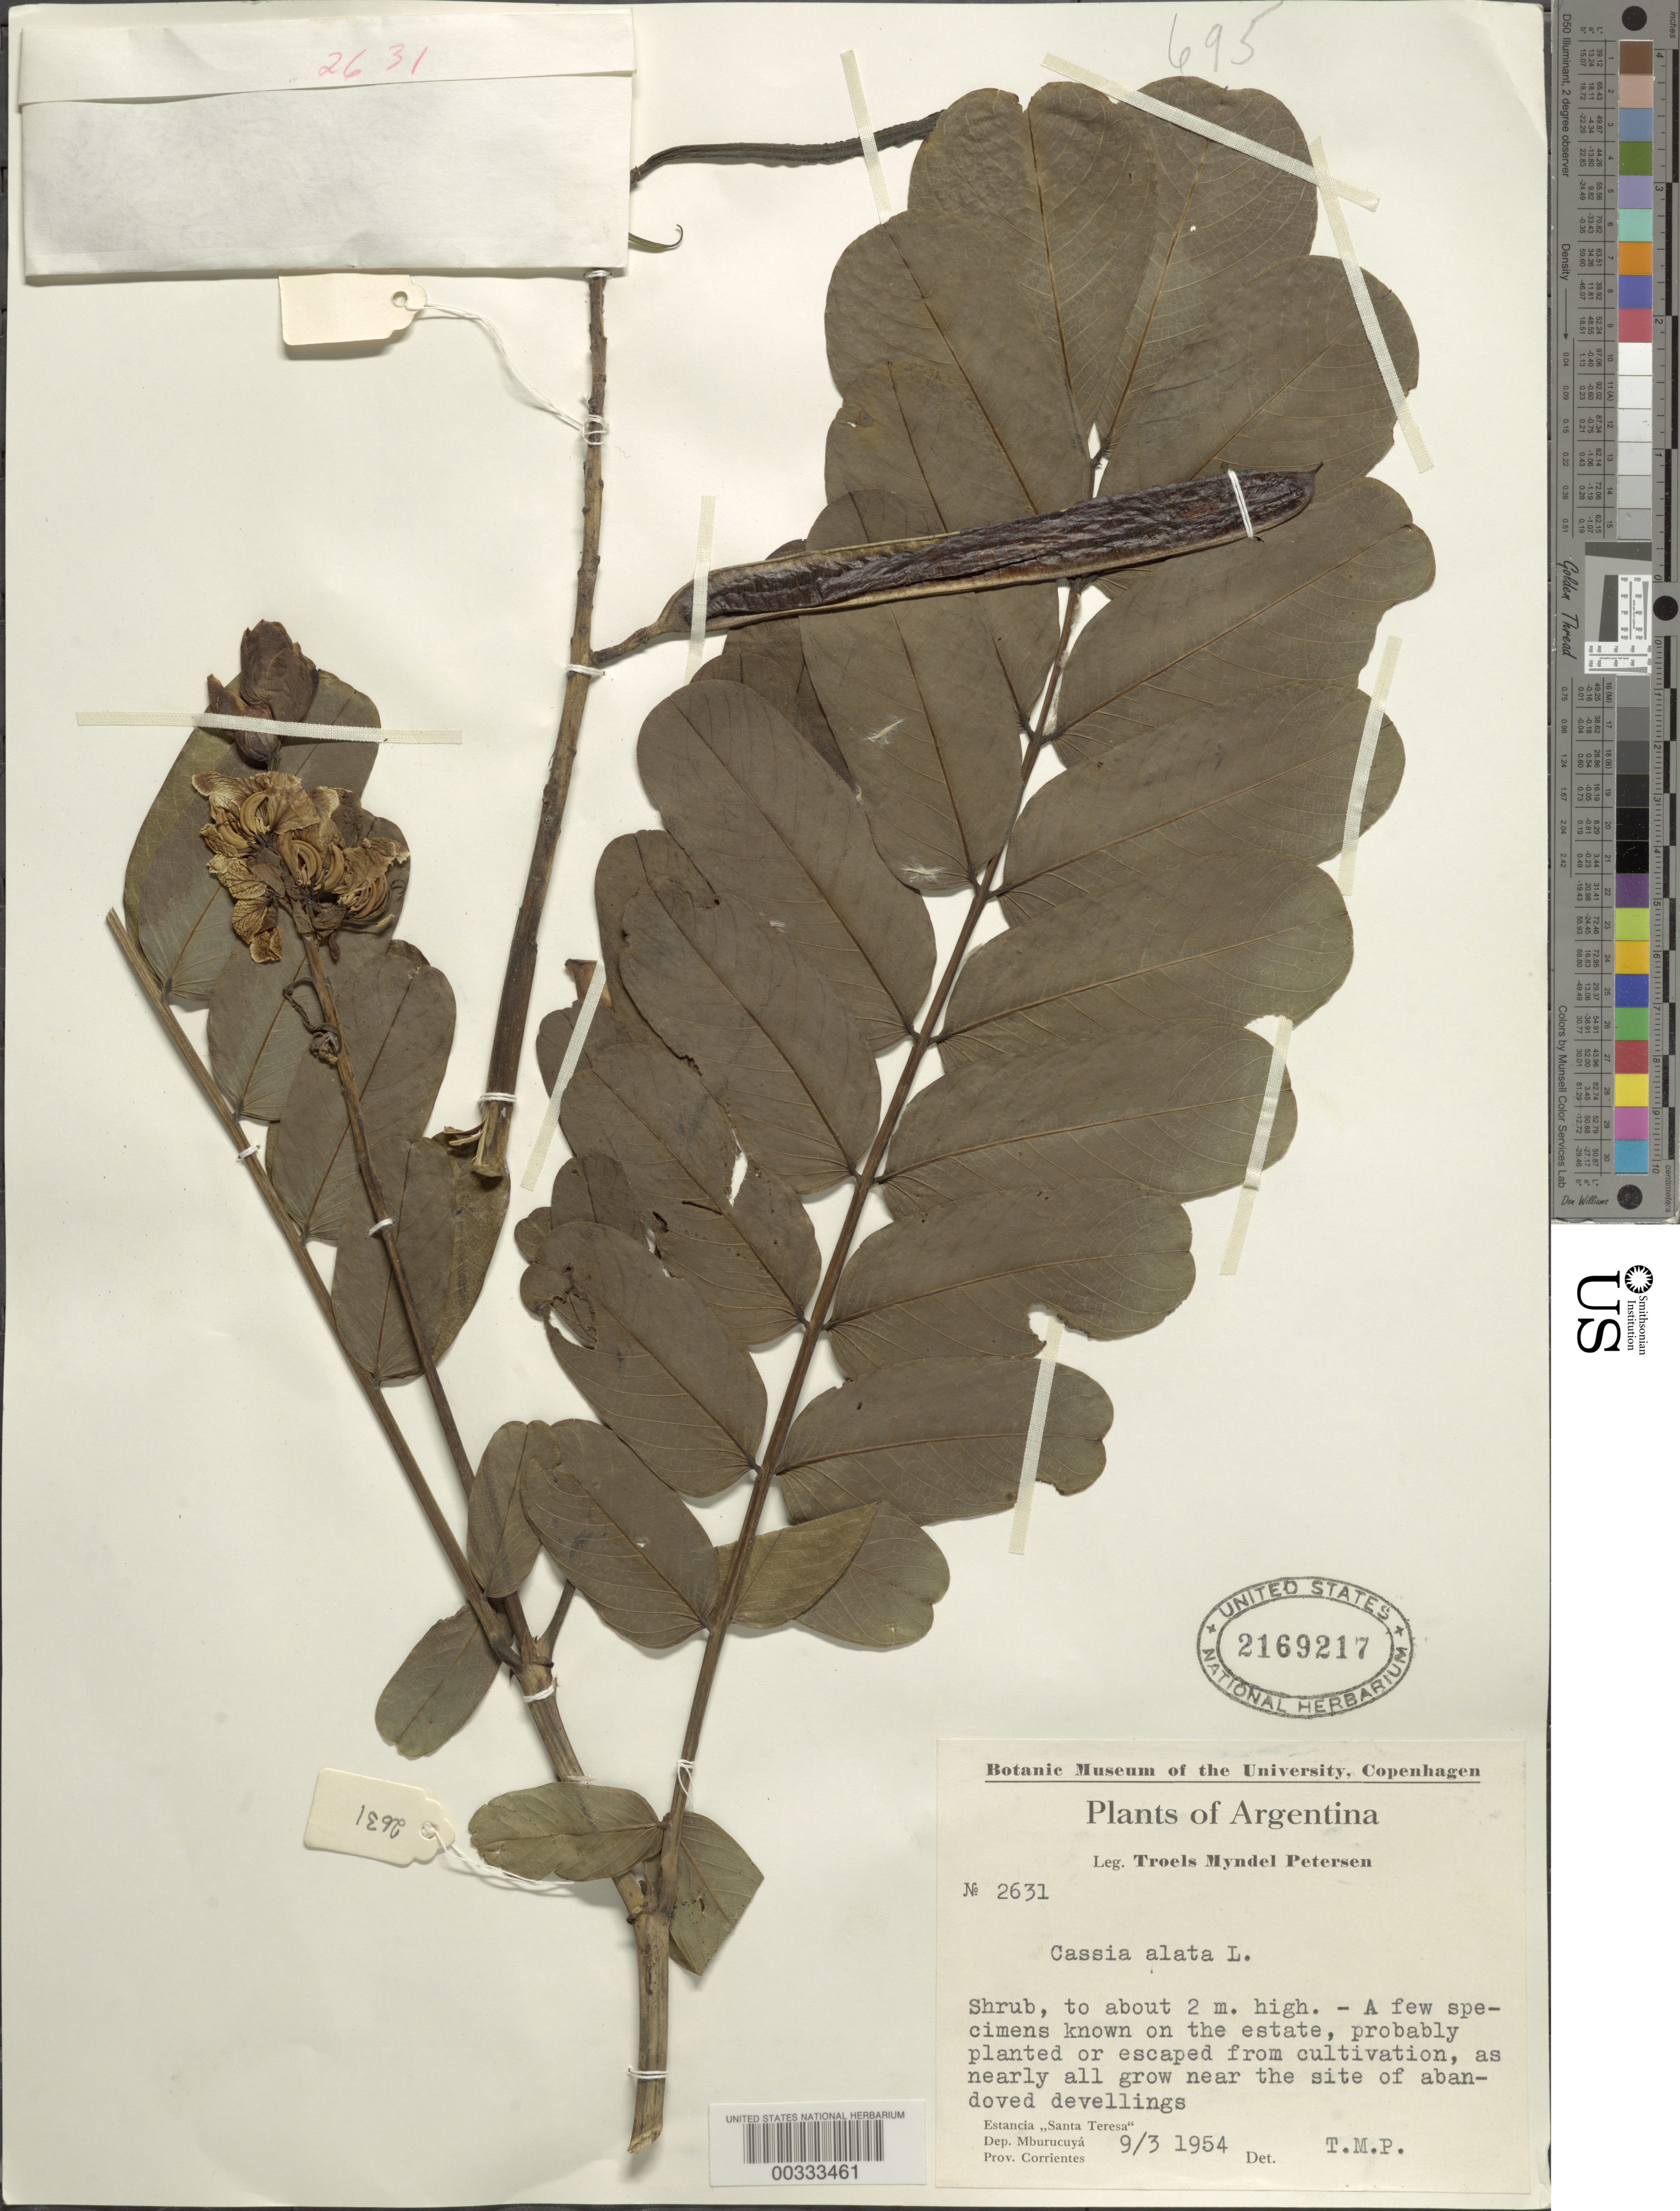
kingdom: Plantae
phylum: Tracheophyta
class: Magnoliopsida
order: Fabales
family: Fabaceae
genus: Senna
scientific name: Senna alata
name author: (L.) Roxb.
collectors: T. M. Petersen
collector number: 2631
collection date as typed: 03 Sep 1954 or 09 Mar 1954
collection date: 1954-03-09 or 1954-09-03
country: Argentina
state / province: Corrientes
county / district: Mburucuyá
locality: Estancia Santa Teresa, near site of abandoned dwellings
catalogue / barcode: US 2169217